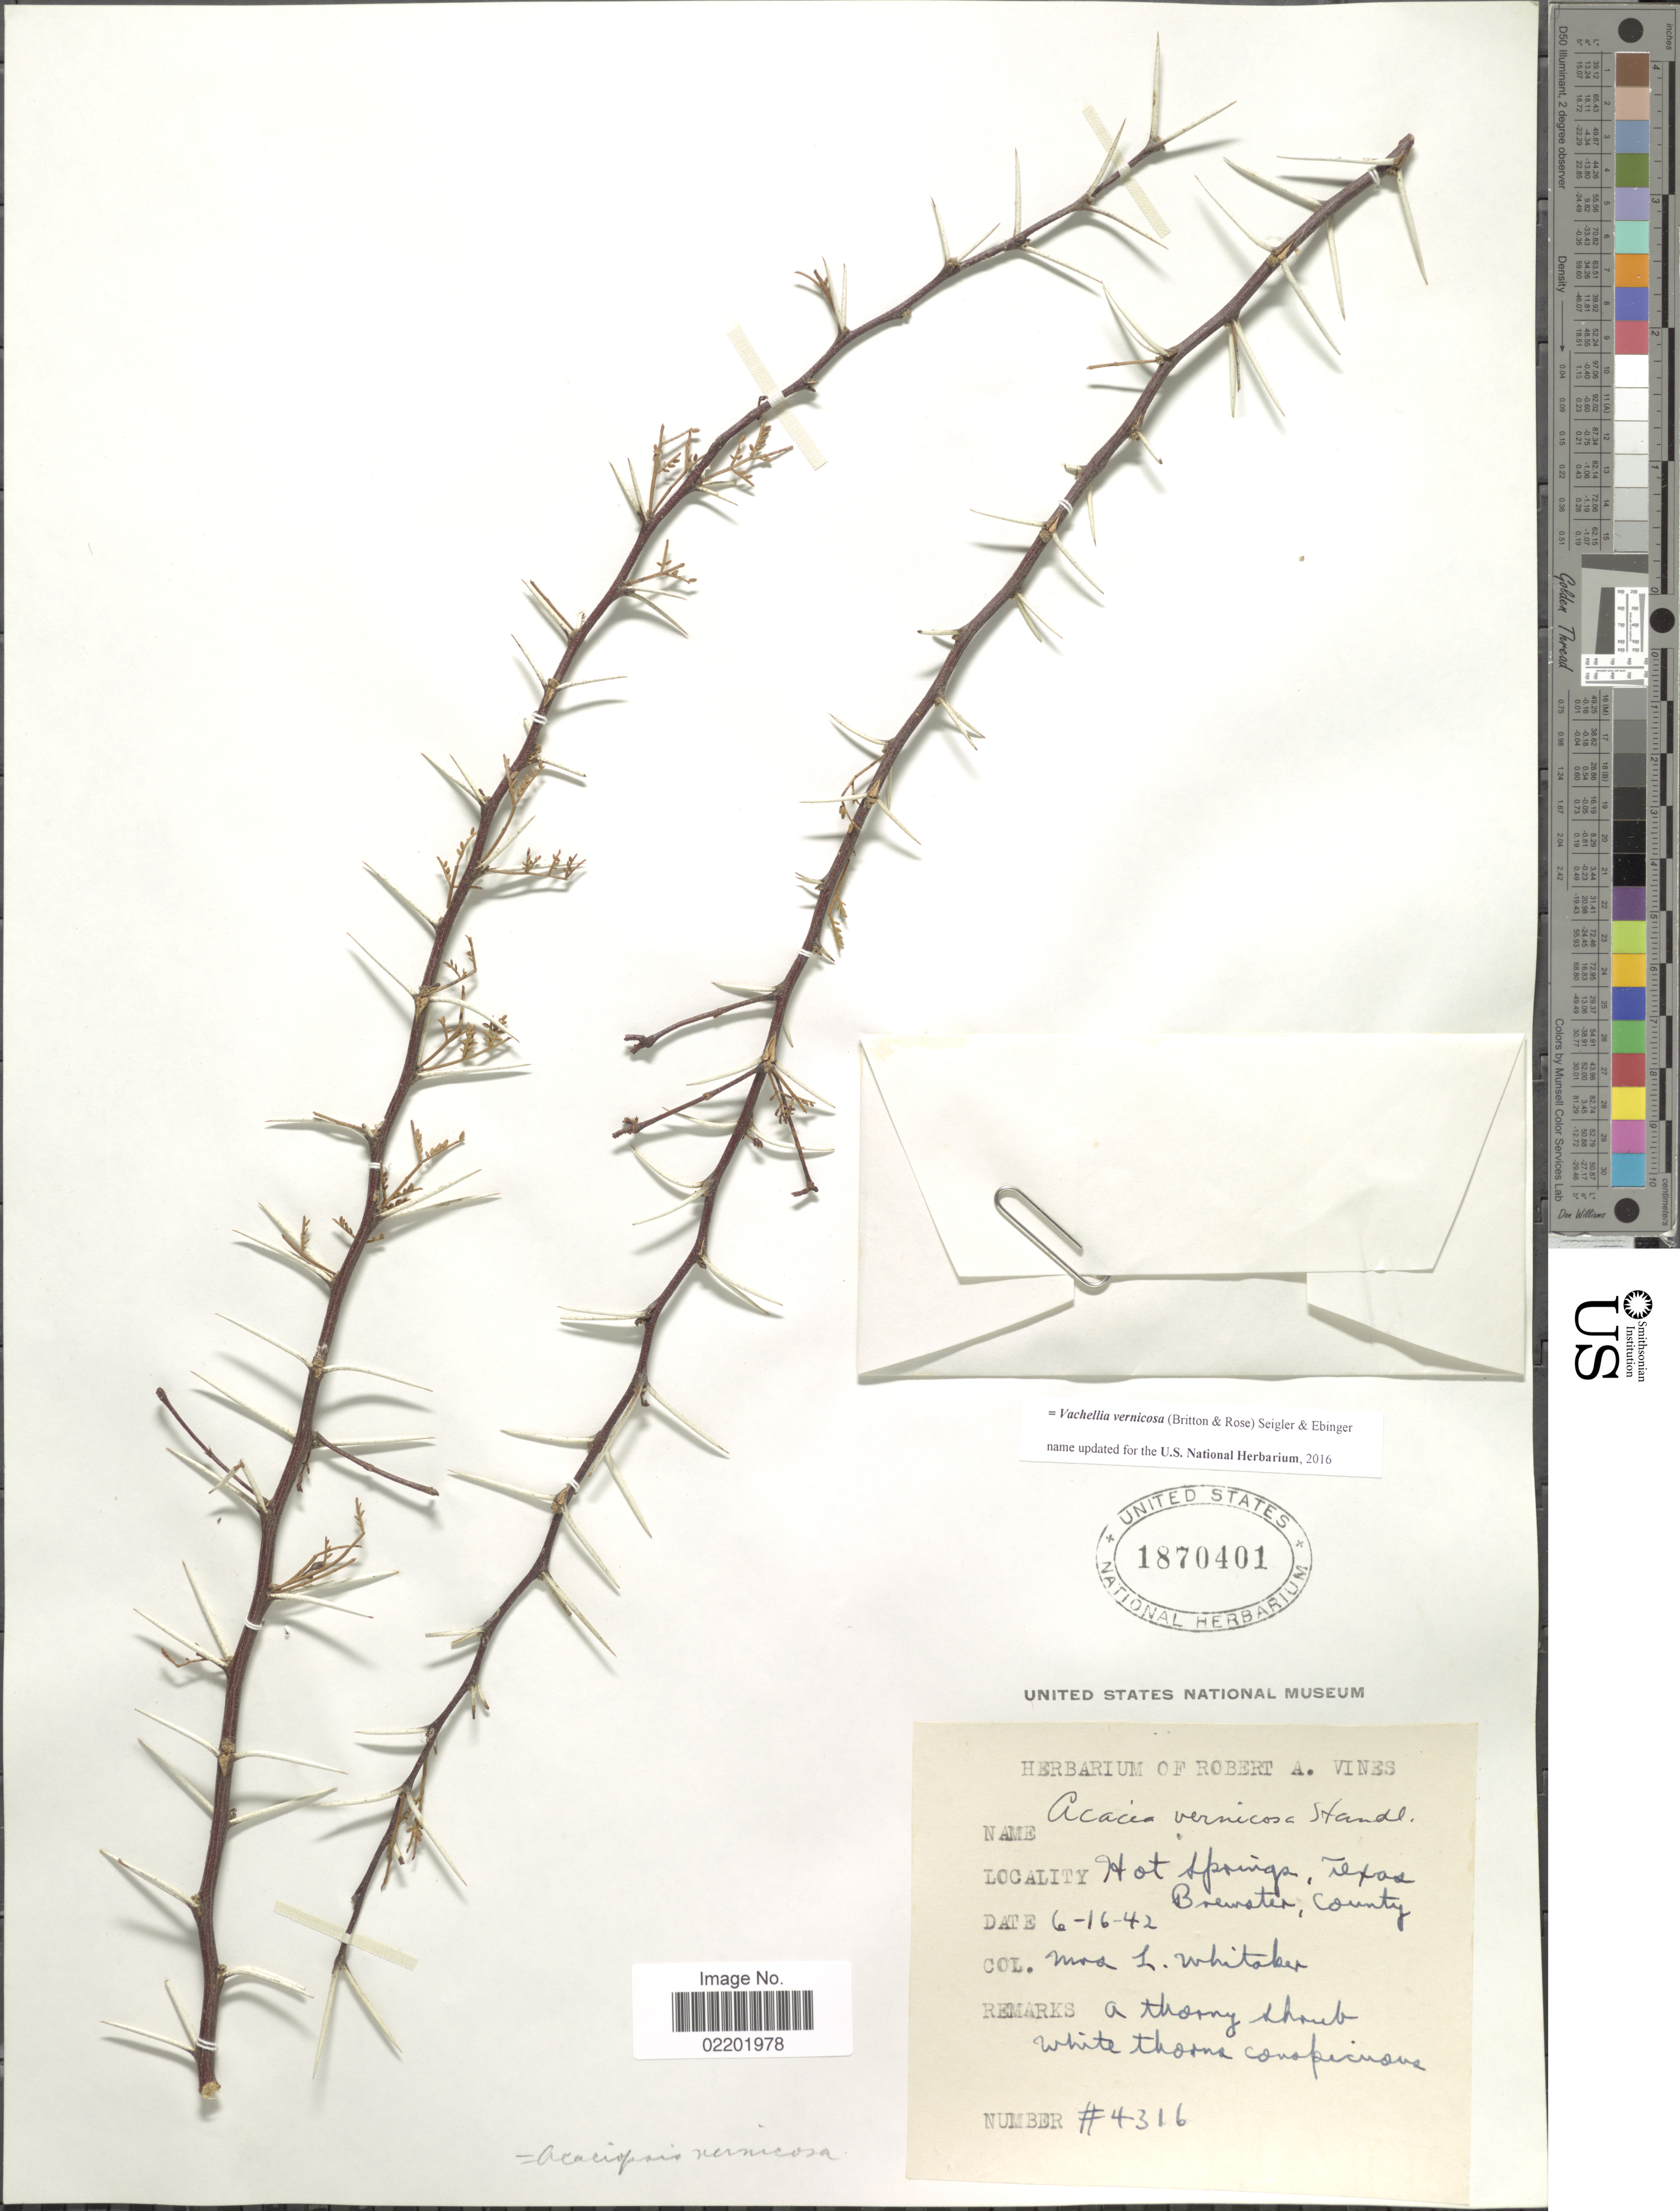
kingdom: Plantae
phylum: Tracheophyta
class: Magnoliopsida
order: Fabales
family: Fabaceae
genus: Vachellia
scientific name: Vachellia vernicosa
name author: (Britton & Rose) Seigler & Ebinger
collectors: L. Whitaker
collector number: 4316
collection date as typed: Transcribed d/m/y: 16/6/42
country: United States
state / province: Texas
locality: Hot Springs, Brewster County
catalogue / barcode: US 1870401